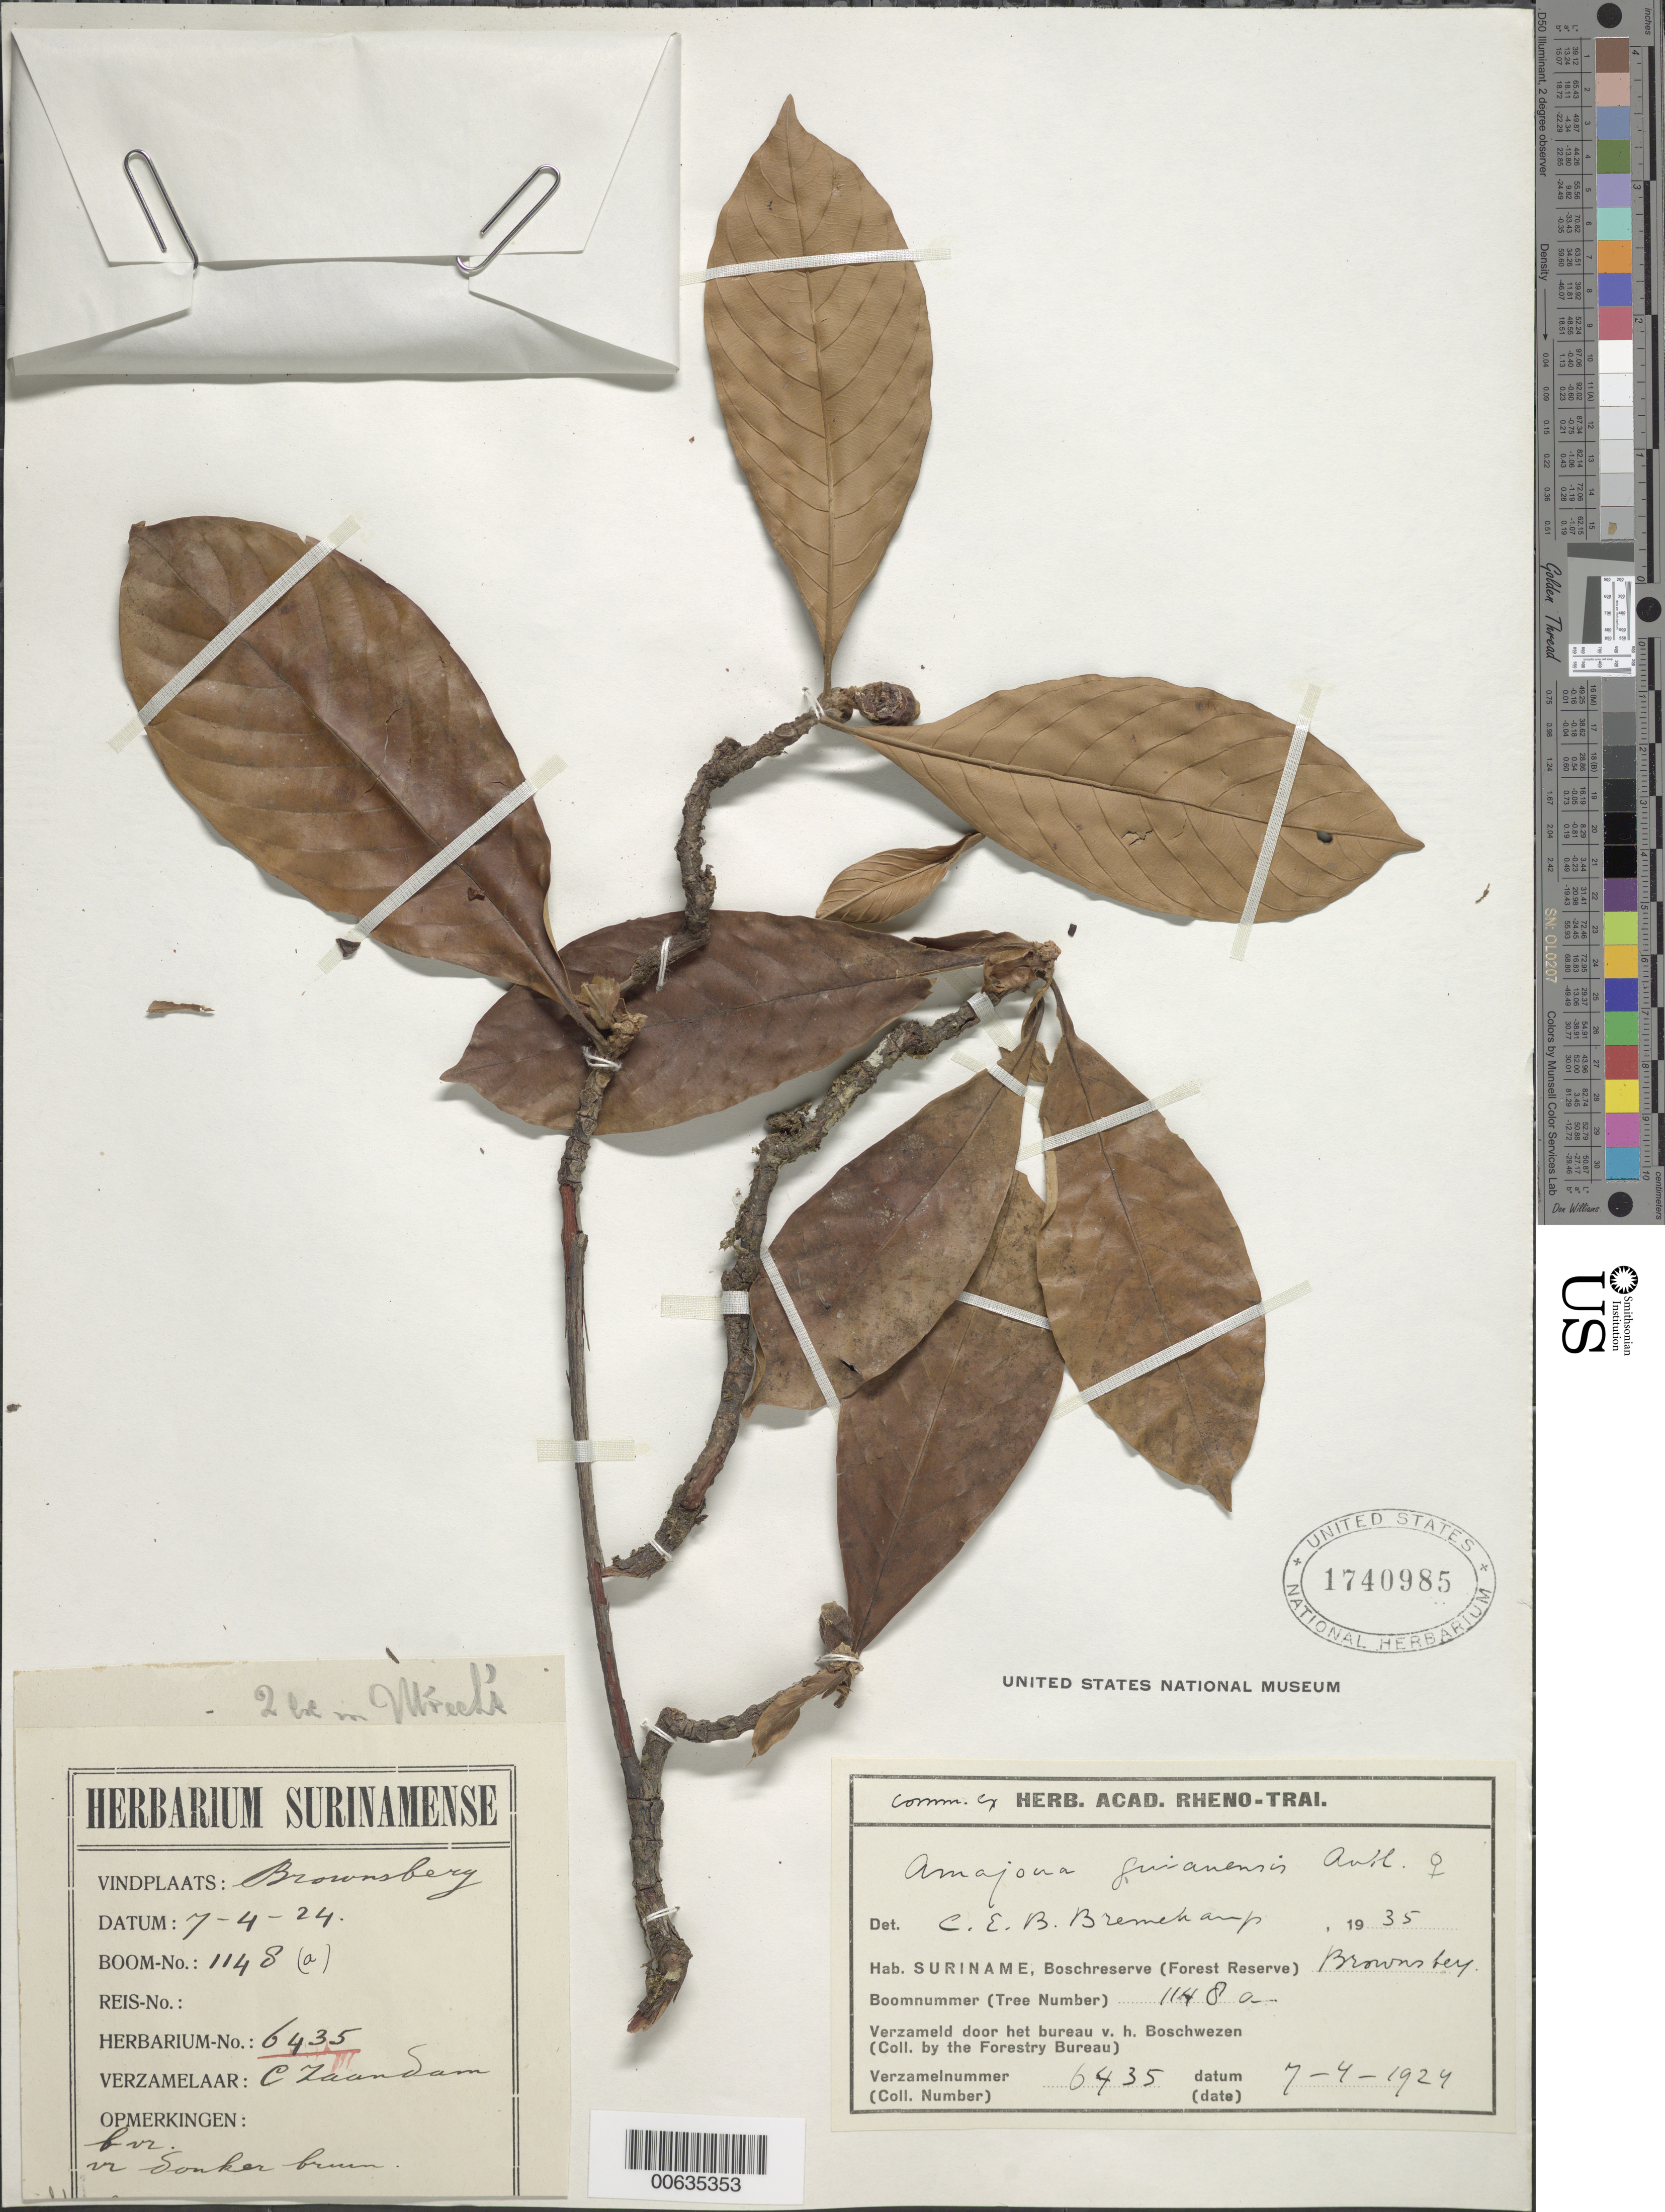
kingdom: Plantae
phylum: Tracheophyta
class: Magnoliopsida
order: Gentianales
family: Rubiaceae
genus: Amaioua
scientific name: Amaioua guianensis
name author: Aubl.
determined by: Bremekamp, C. E. B.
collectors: Forestry Bureau-Surinam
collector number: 6435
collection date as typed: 7-Apr-24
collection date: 1924-04-07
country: Suriname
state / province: Brokopondo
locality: Brownsberg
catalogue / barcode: US 1740985